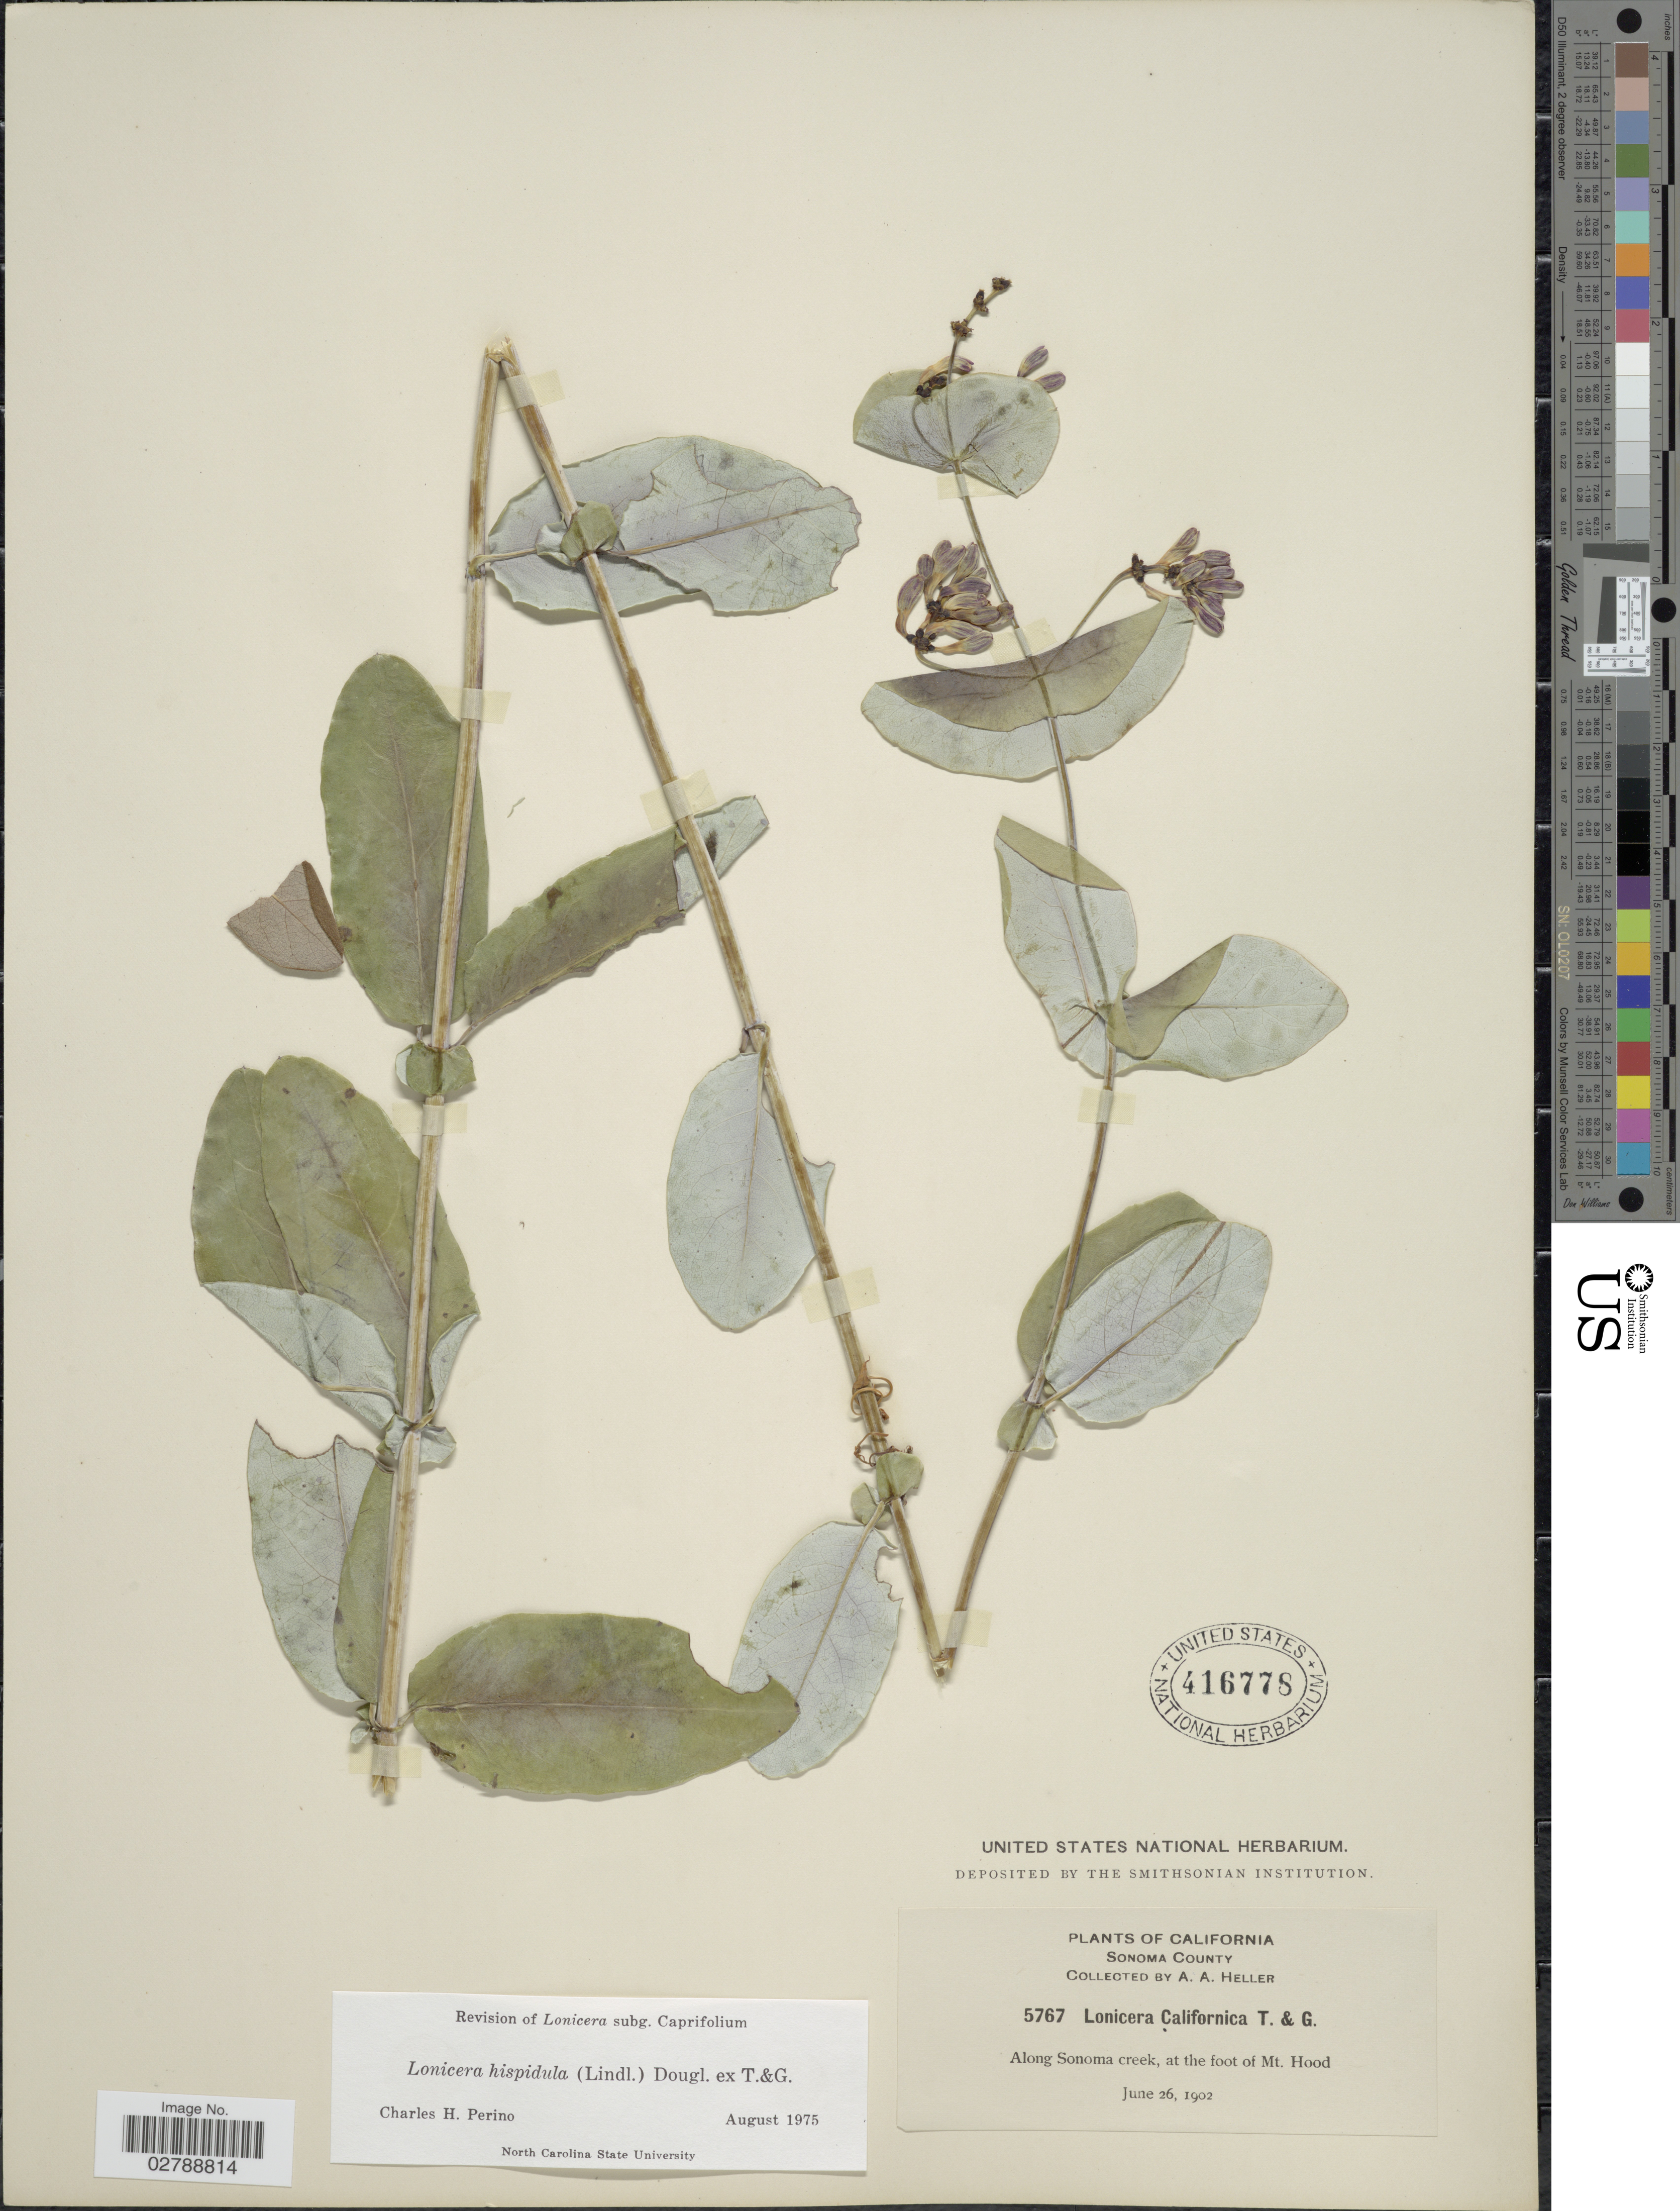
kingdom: Plantae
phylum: Tracheophyta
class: Magnoliopsida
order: Dipsacales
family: Caprifoliaceae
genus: Lonicera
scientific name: Lonicera californica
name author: Torr. & A. Gray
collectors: A. A. Heller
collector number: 5767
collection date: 1902-06-26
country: United States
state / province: California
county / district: Sonoma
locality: Sonoma County. Along Sonoma creek, at the foot of Mt. Hood.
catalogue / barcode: US 416778